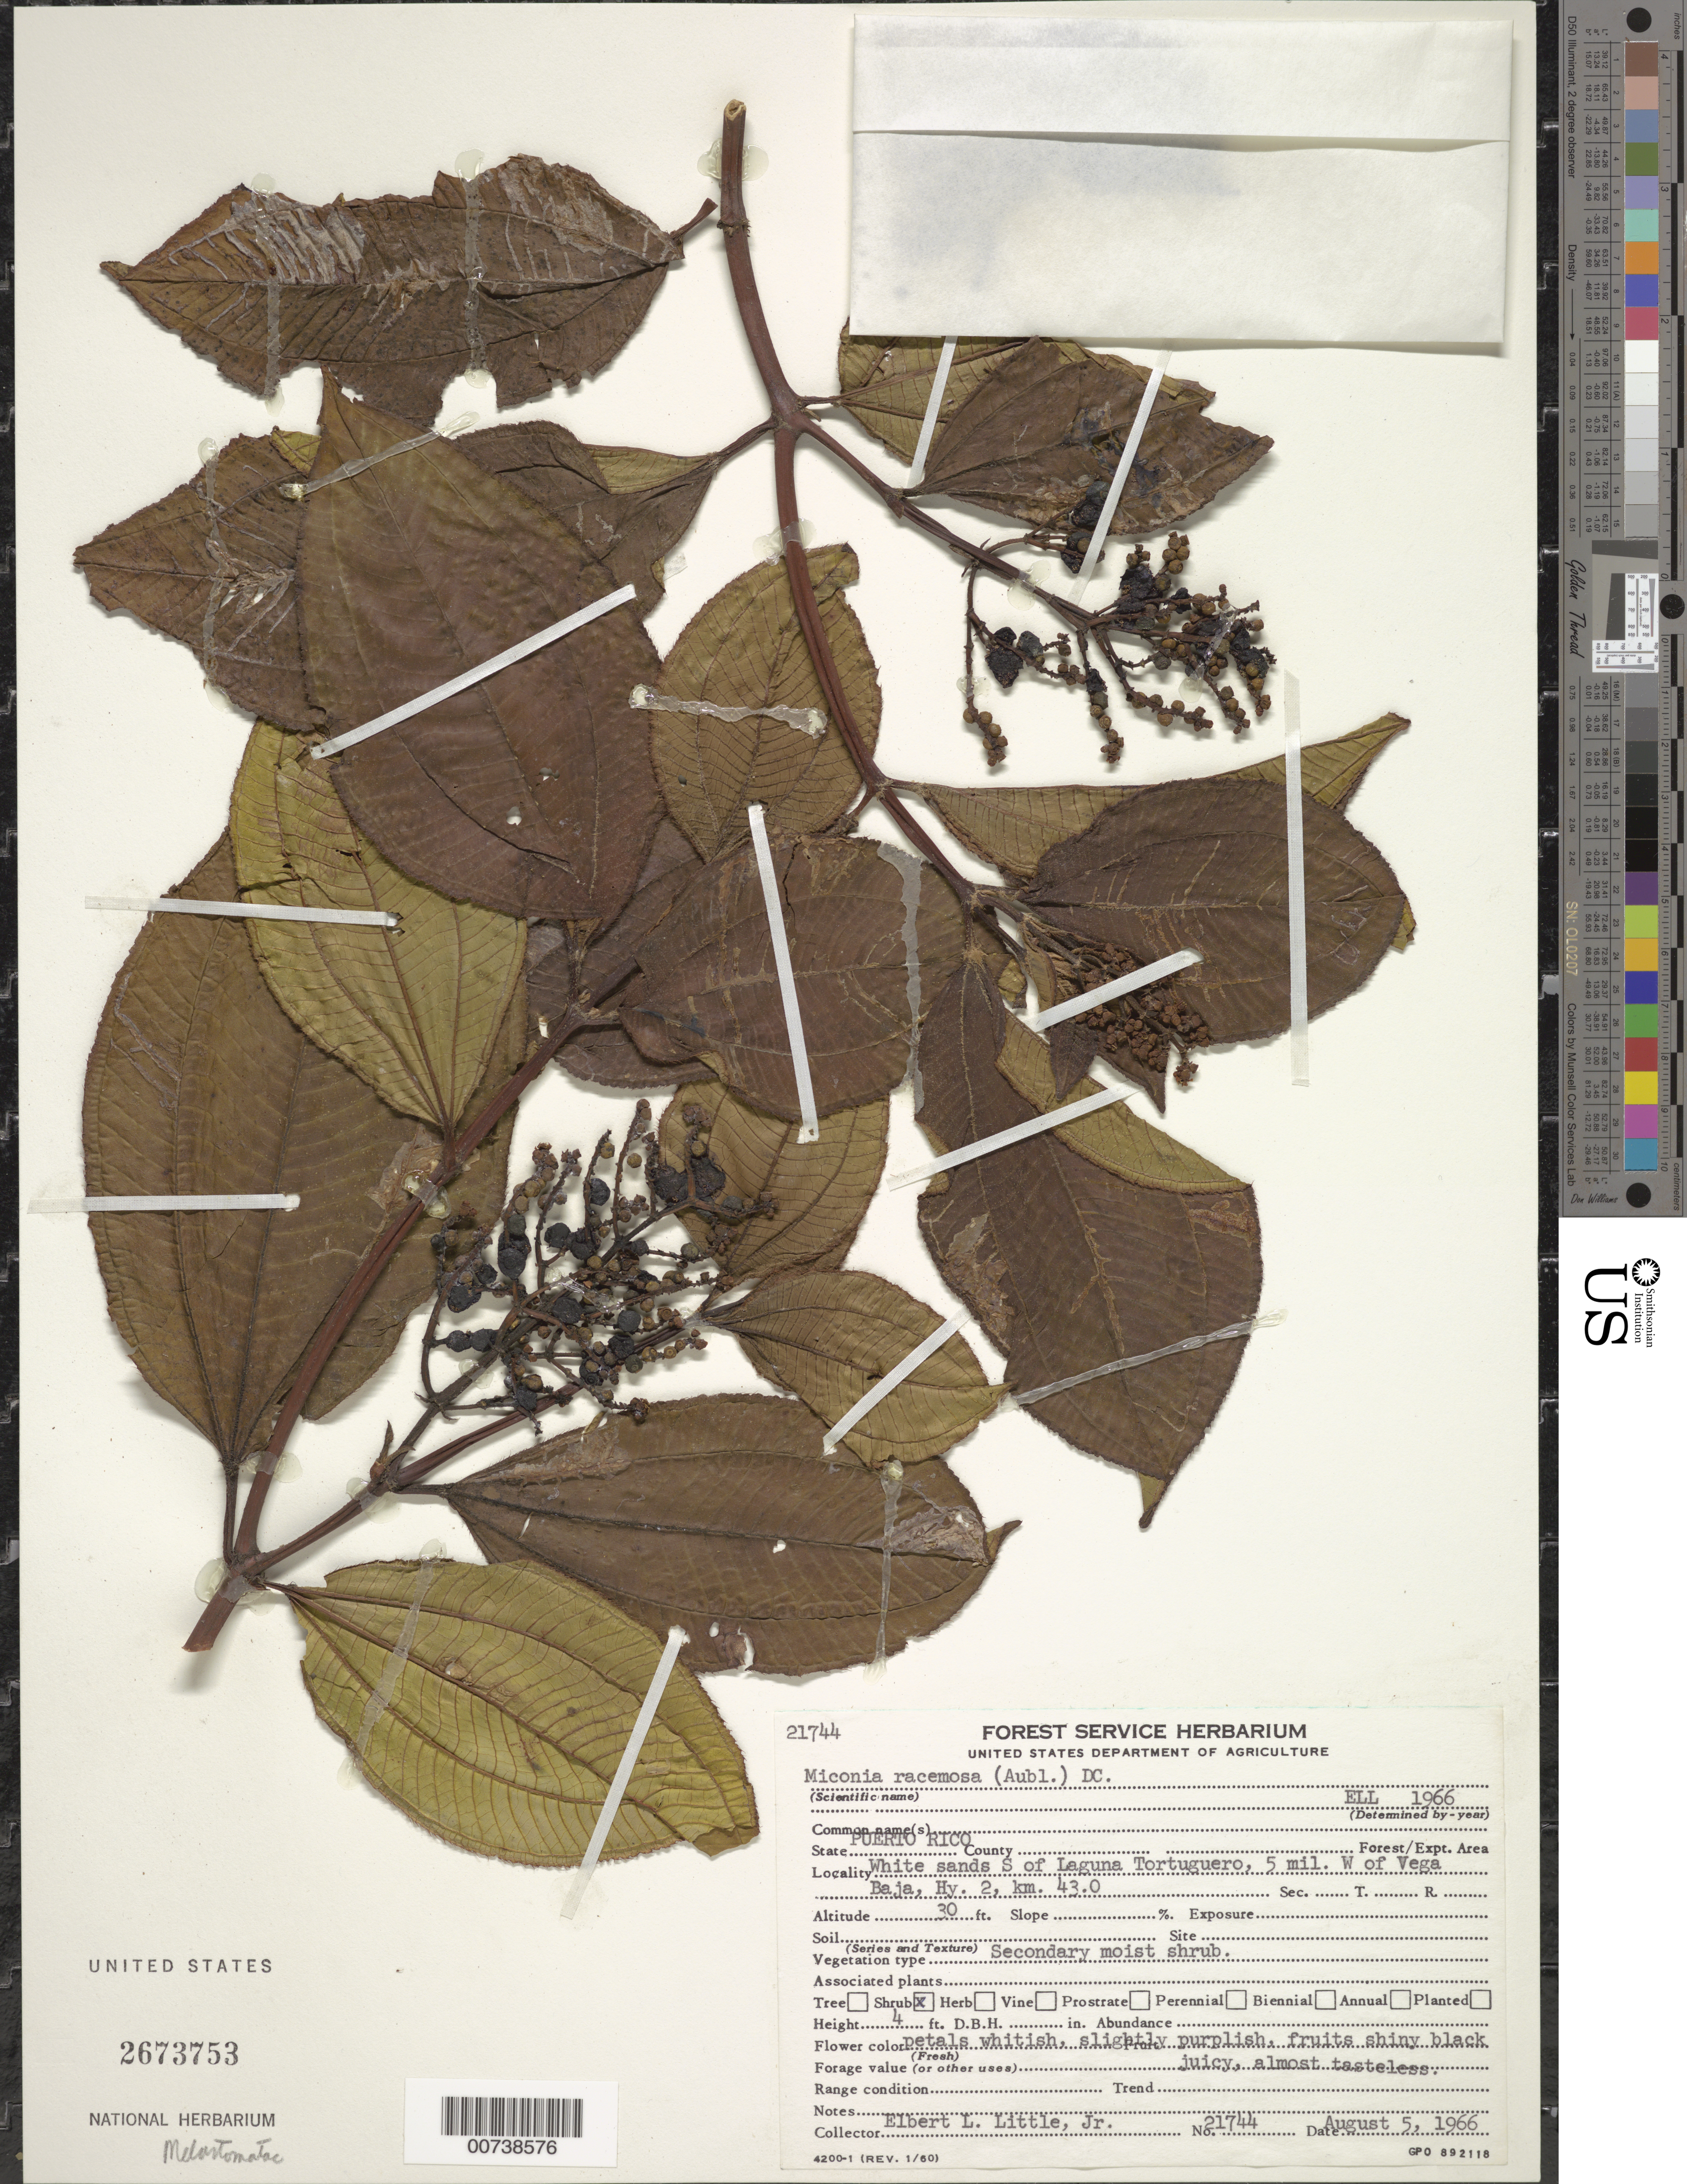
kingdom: Plantae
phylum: Tracheophyta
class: Magnoliopsida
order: Myrtales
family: Melastomataceae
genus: Miconia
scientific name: Miconia racemosa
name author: (Aubl.) DC.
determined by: Little, Elbert L., Jr., (FSSR), United States Department of Agriculture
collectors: E. L. Little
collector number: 21744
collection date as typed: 05 Aug 1966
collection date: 1966-08-05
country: Puerto Rico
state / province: Manatí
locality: South of Laguna Tortuguero, 5 miles W of Vega Baja, Hy. 2, km 43.0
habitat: White sand; secondary moist shrub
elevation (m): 9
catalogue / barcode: US 2673753